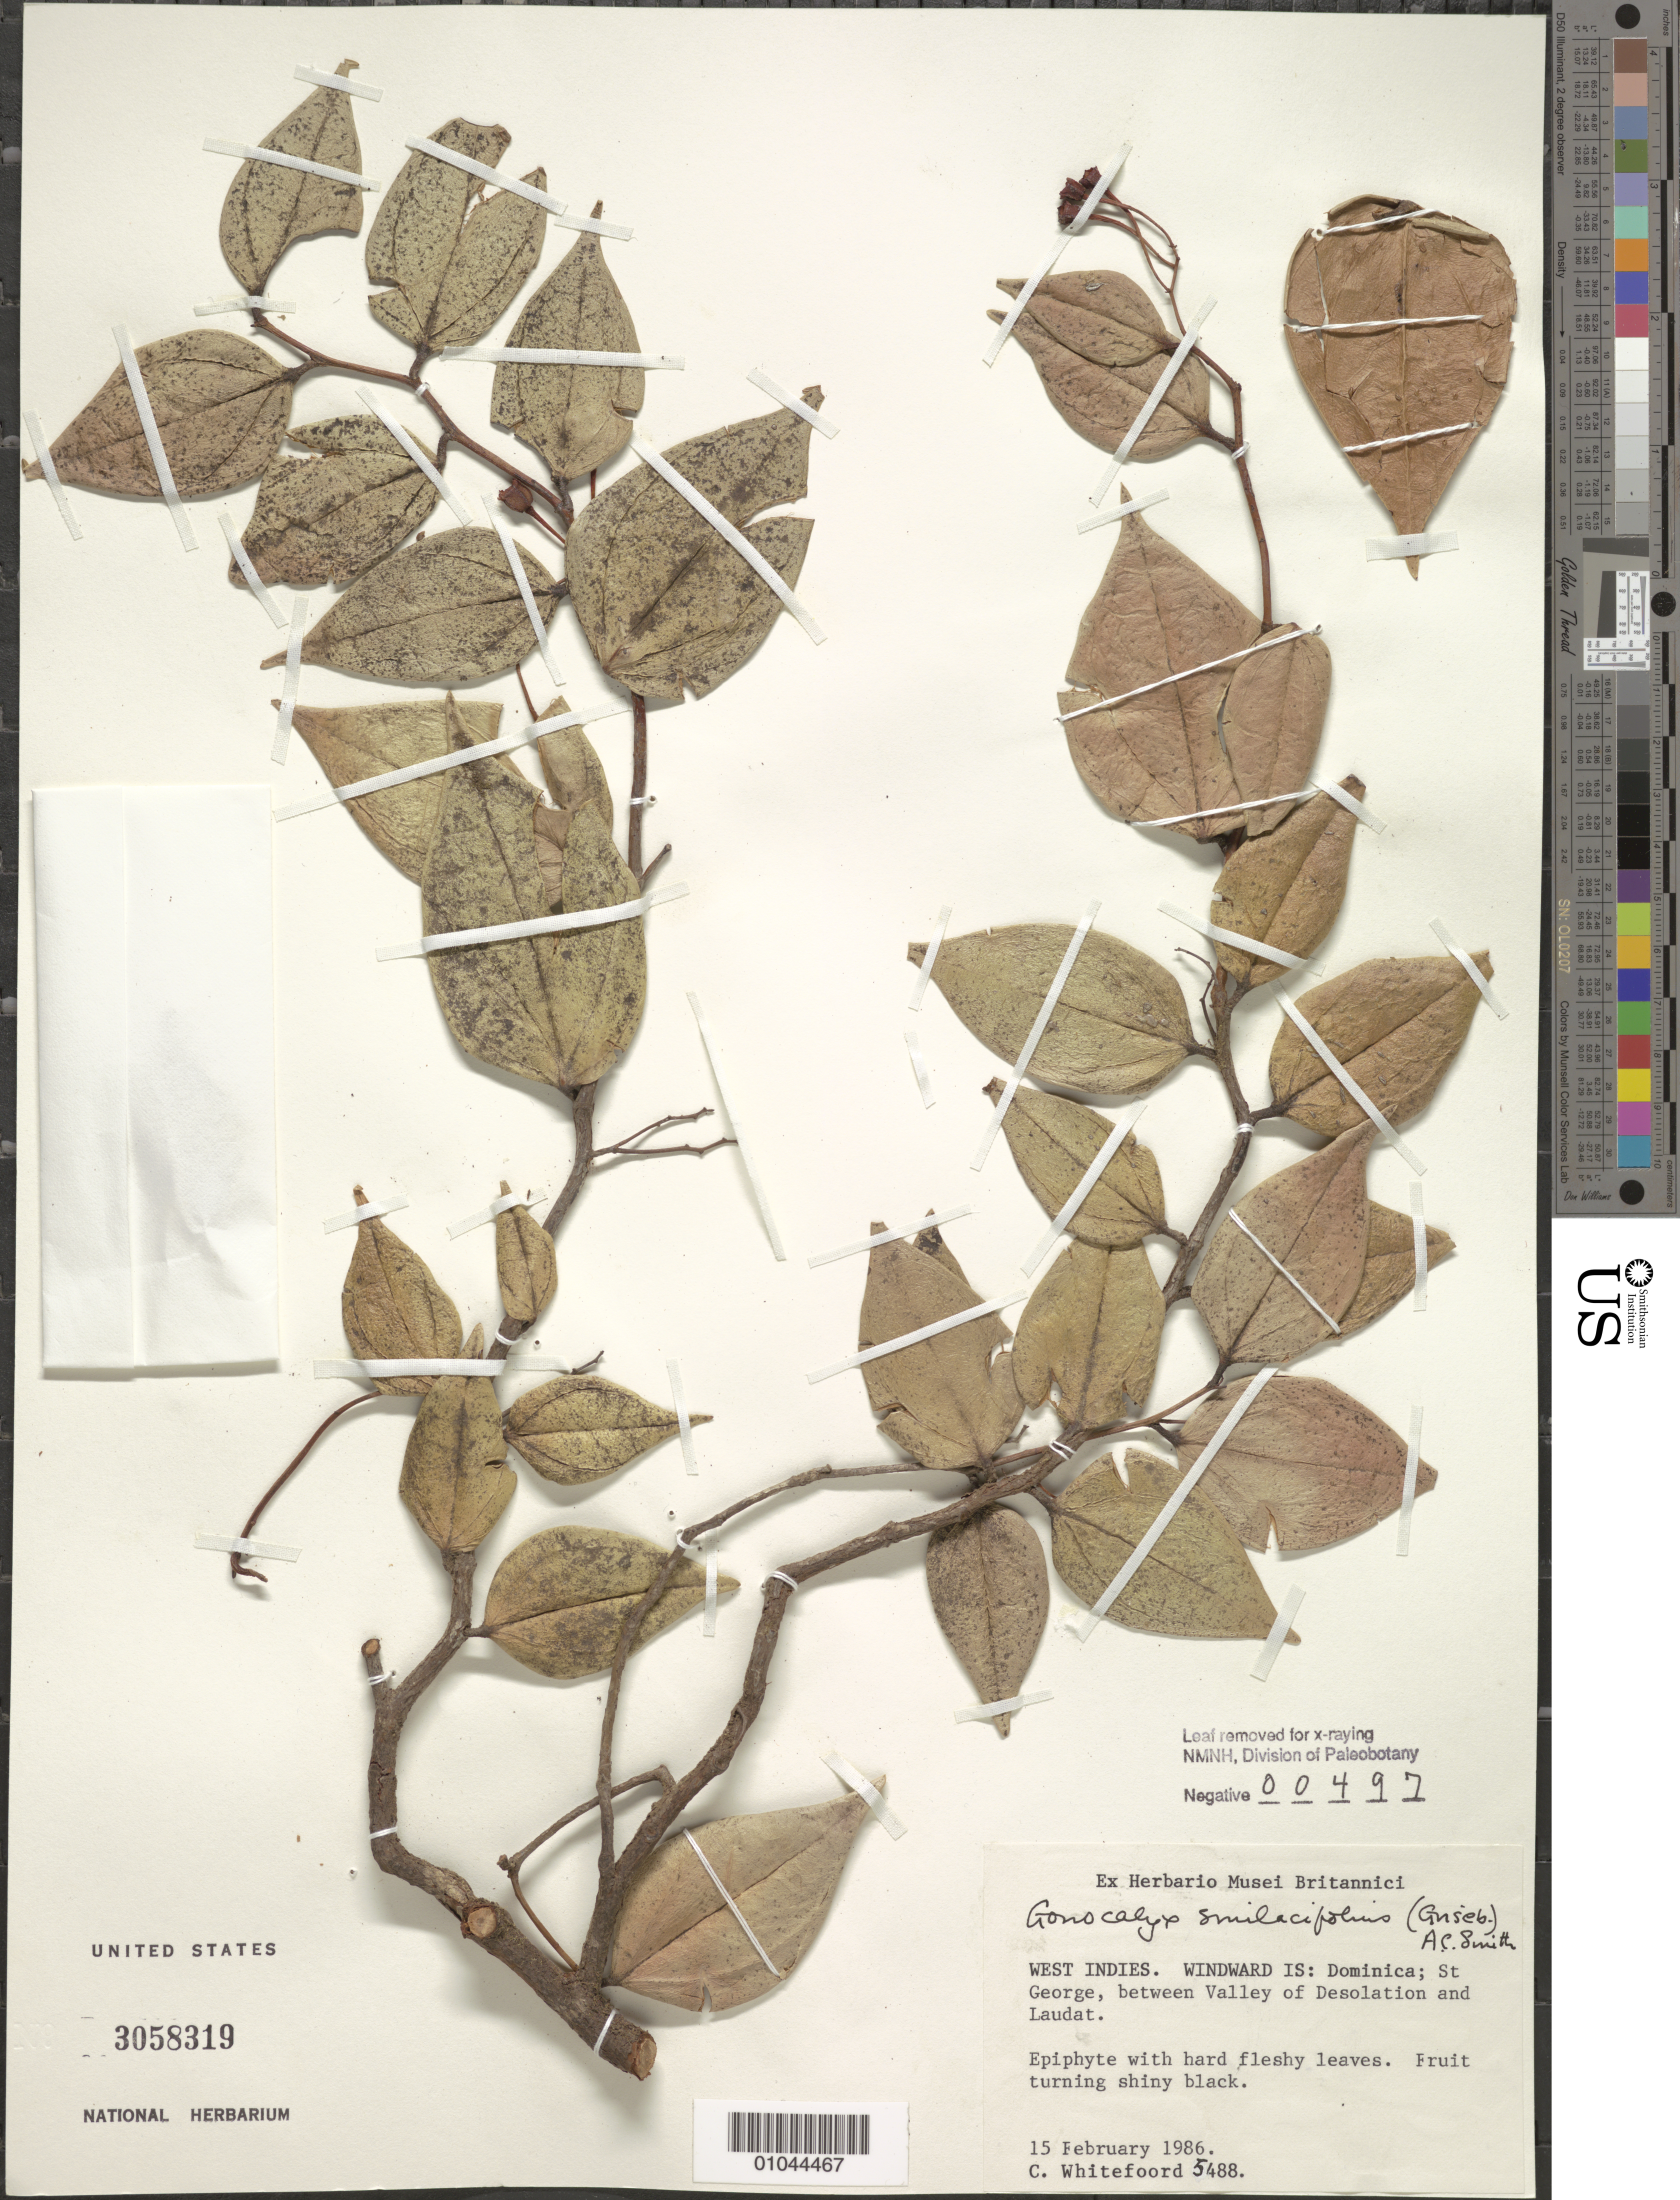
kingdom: Plantae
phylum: Tracheophyta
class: Magnoliopsida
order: Ericales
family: Ericaceae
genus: Gonocalyx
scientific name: Gonocalyx smilacifolius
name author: (Griseb.) A.C. Sm.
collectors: C. Whitefoord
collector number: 5488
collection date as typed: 15 Feb 1986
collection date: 1986-02-15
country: Dominica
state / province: St. George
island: Dominica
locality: West Indies. Windward is: Dominica; St George, between Valley of Desolation and Laudat.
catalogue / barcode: US 3058319